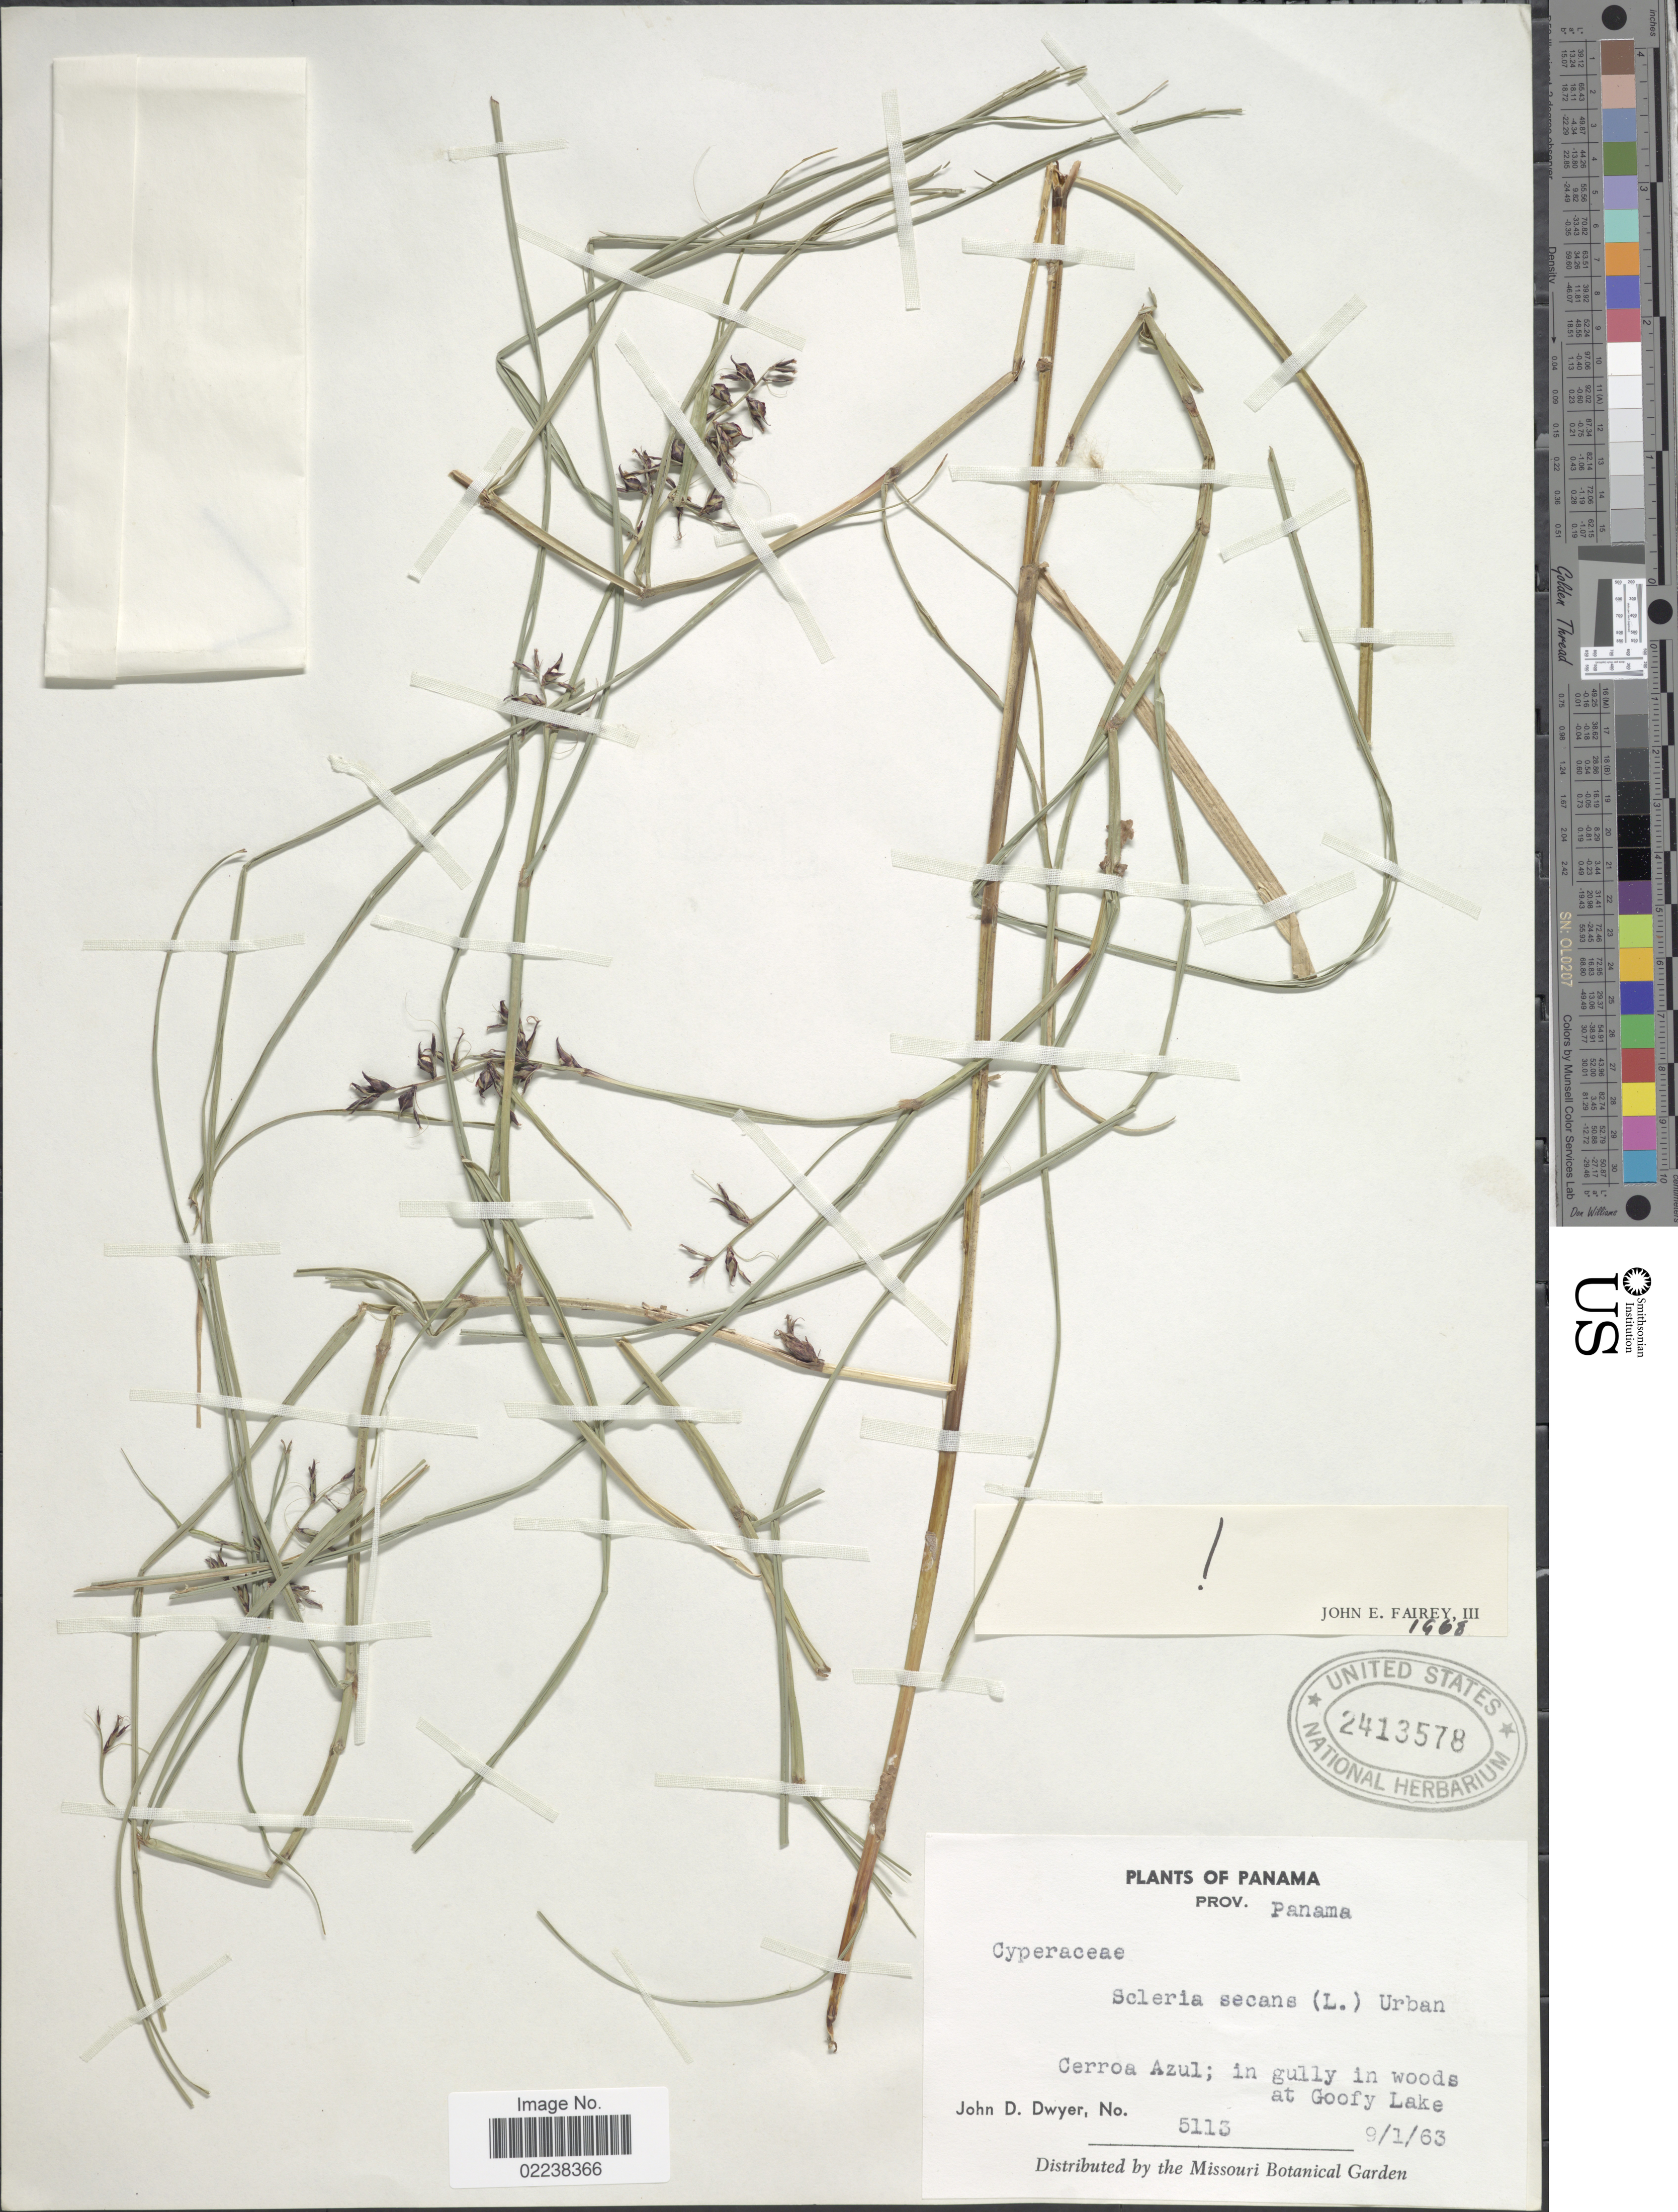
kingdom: Plantae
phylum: Tracheophyta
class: Liliopsida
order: Poales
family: Cyperaceae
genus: Scleria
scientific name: Scleria secans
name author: (L.) Urb.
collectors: J. D. Dwyer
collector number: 5113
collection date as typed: Transcribed d/m/y: 9/1/63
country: Panama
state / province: Panamá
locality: Cerroa Azul, in gully in woods at Goofy Lake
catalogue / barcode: US 2413578